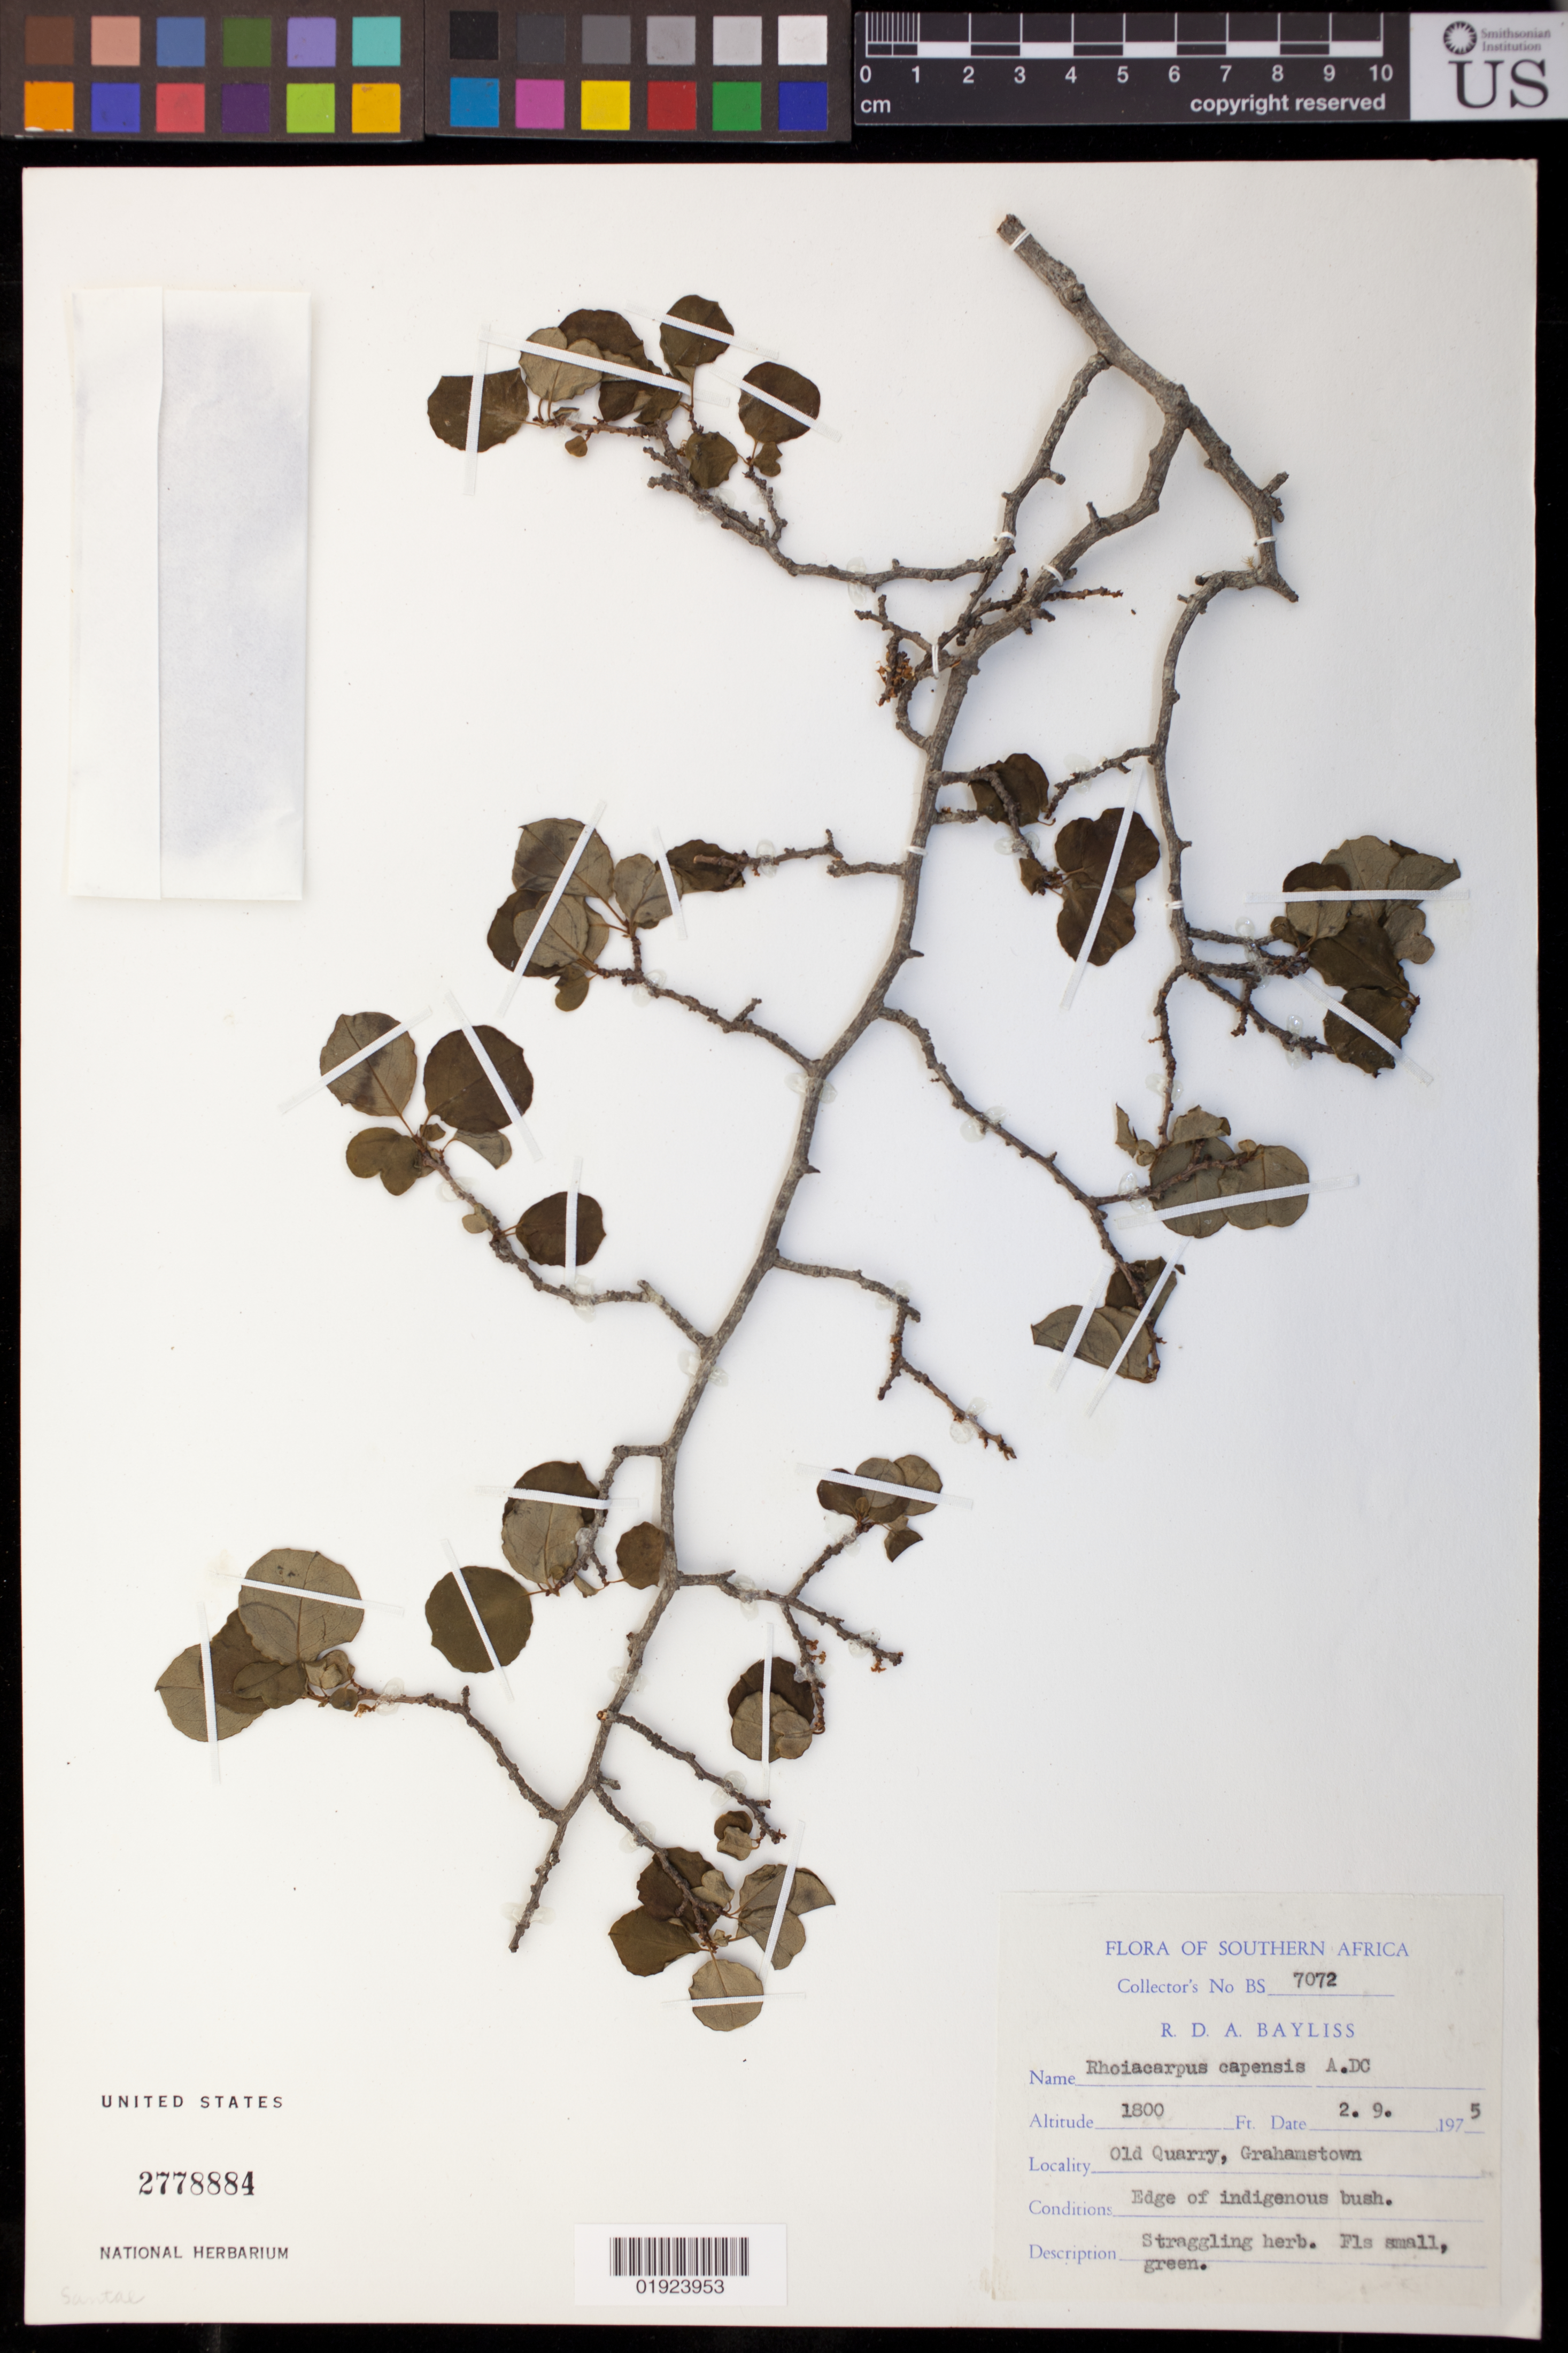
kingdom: Plantae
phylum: Tracheophyta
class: Magnoliopsida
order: Santalales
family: Santalaceae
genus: Colpoon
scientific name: Colpoon capense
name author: (Harv.) Sim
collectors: R. Bayliss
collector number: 7072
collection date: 1975-09-02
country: South Africa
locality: Old Quarry, Grahamstown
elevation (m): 549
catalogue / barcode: US 2778884